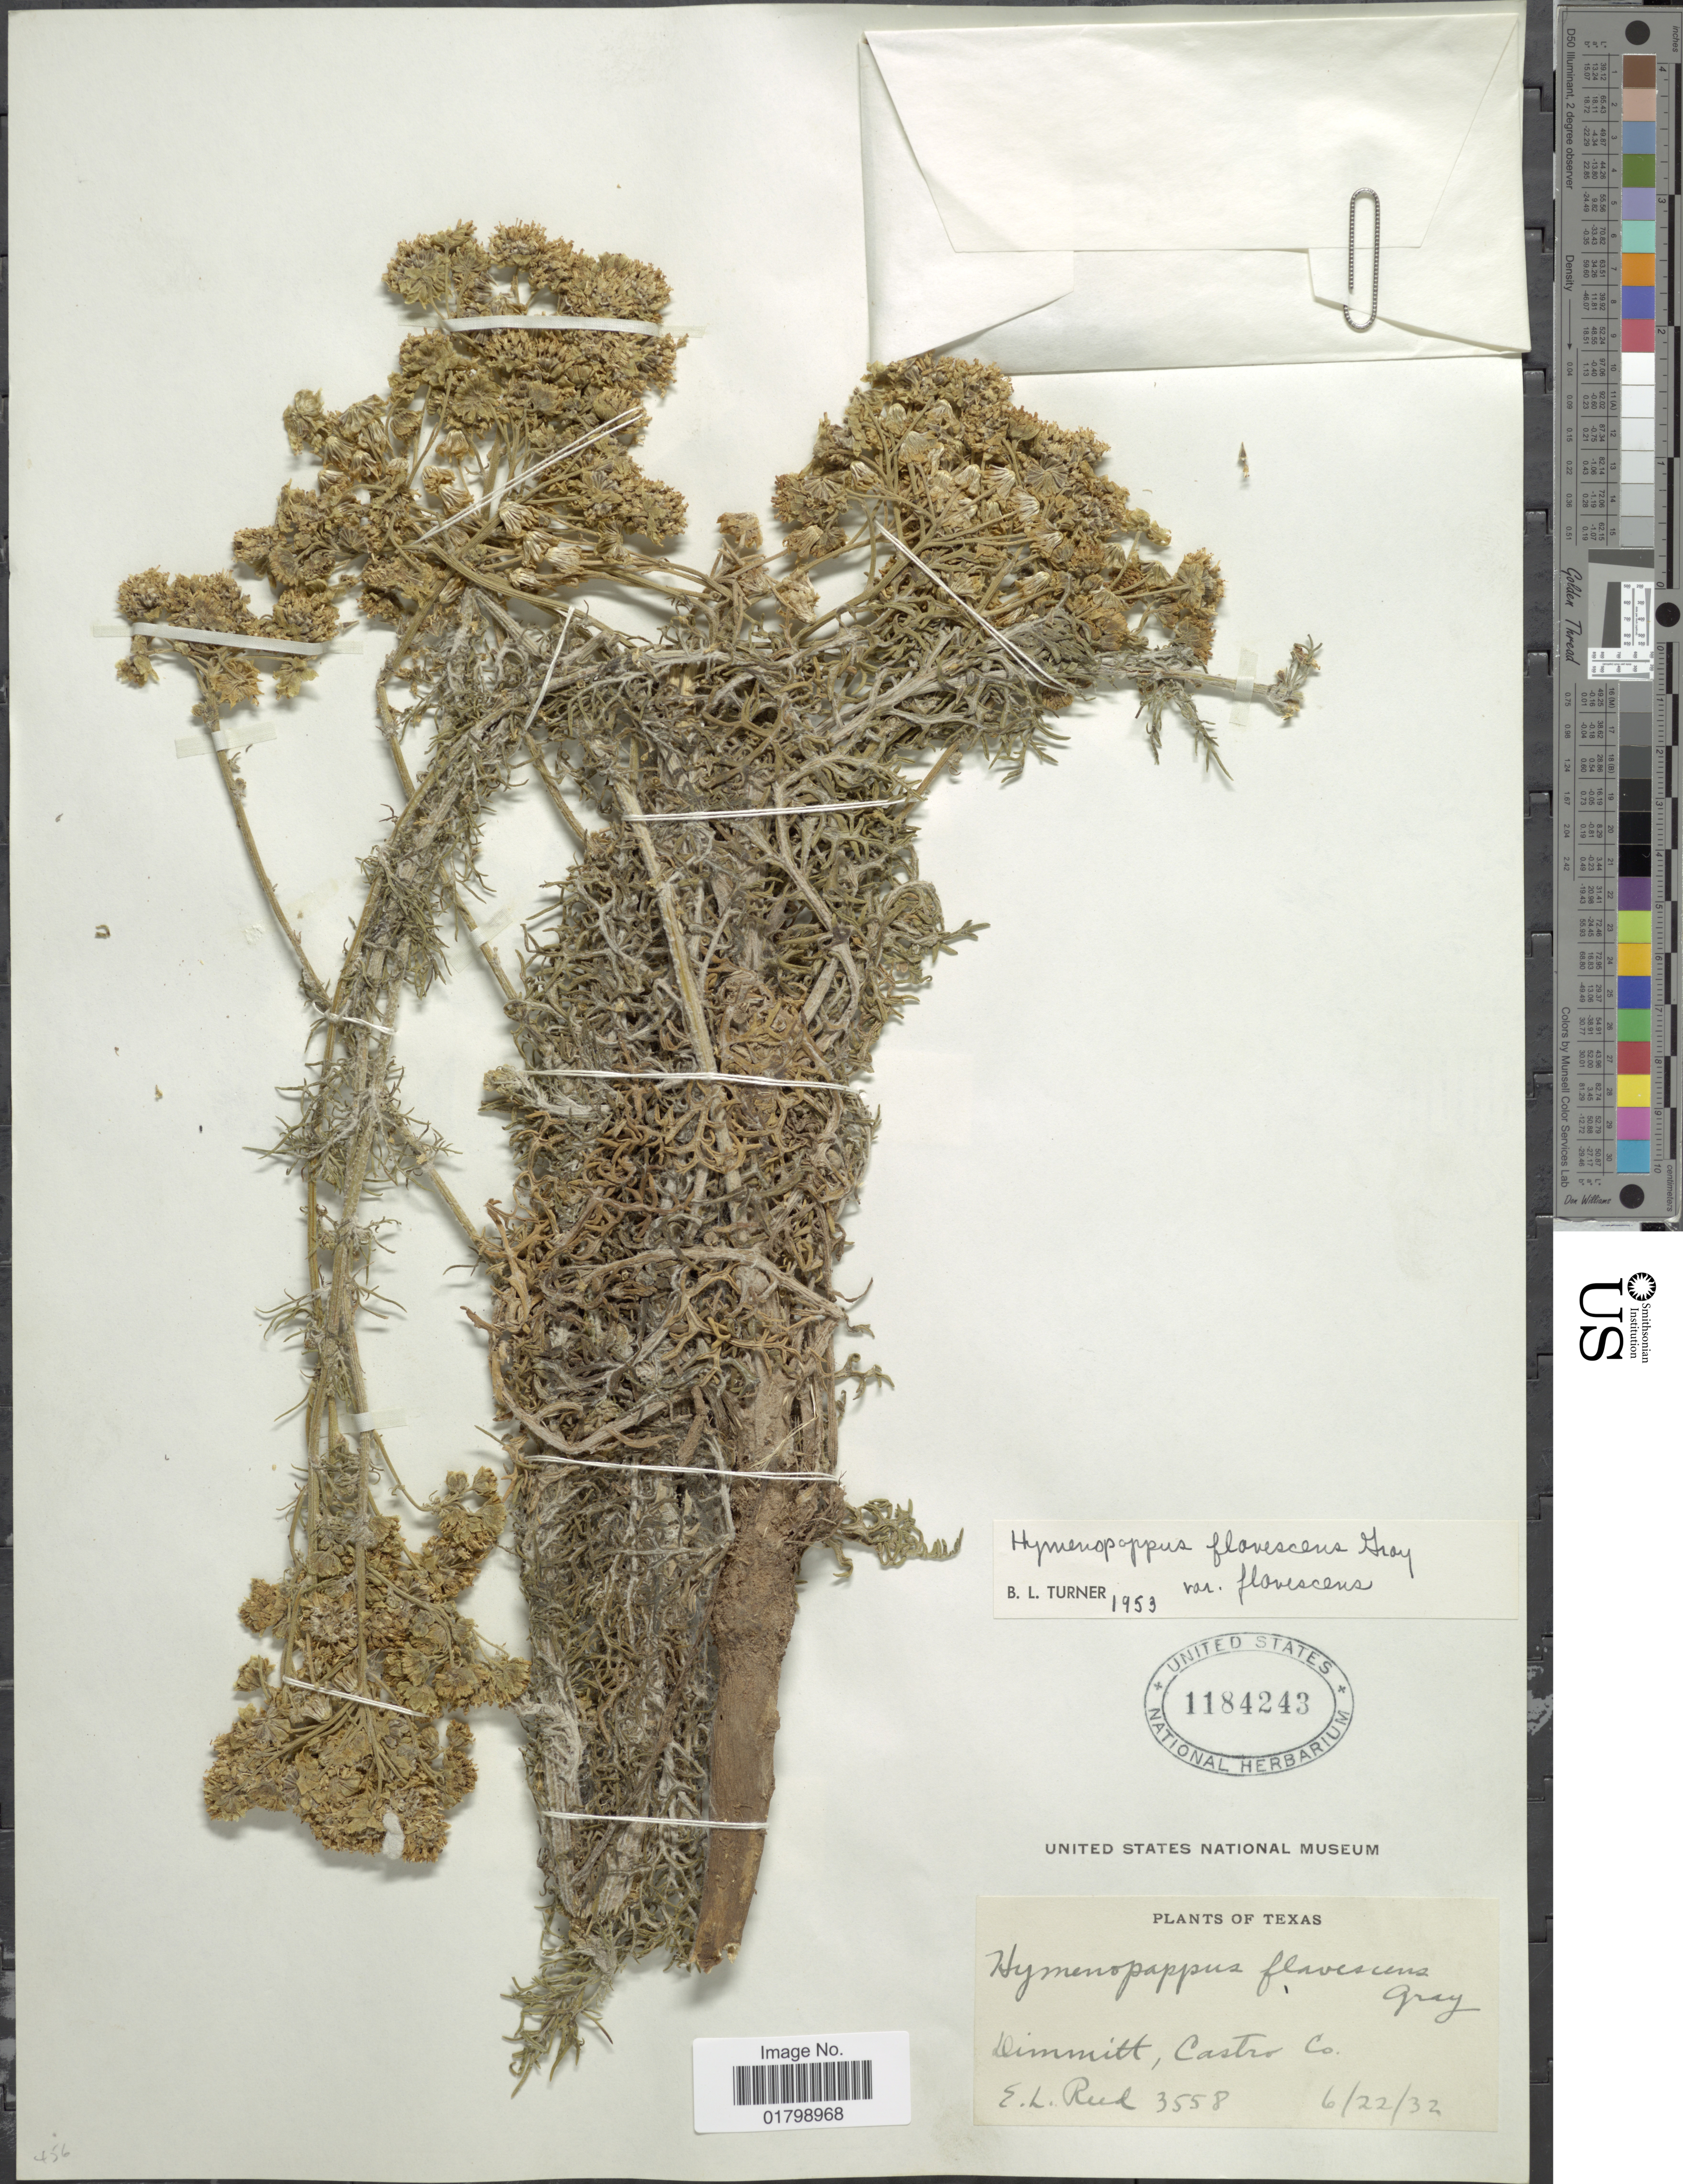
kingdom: Plantae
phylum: Tracheophyta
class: Magnoliopsida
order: Asterales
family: Asteraceae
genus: Hymenopappus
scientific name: Hymenopappus flavescens var. flavescens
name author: A. Gray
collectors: E. Reed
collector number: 3558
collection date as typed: Transcribed d/m/y: 22/6/32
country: United States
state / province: Texas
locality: Dimmitt, Castro Co.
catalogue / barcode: US 1184243